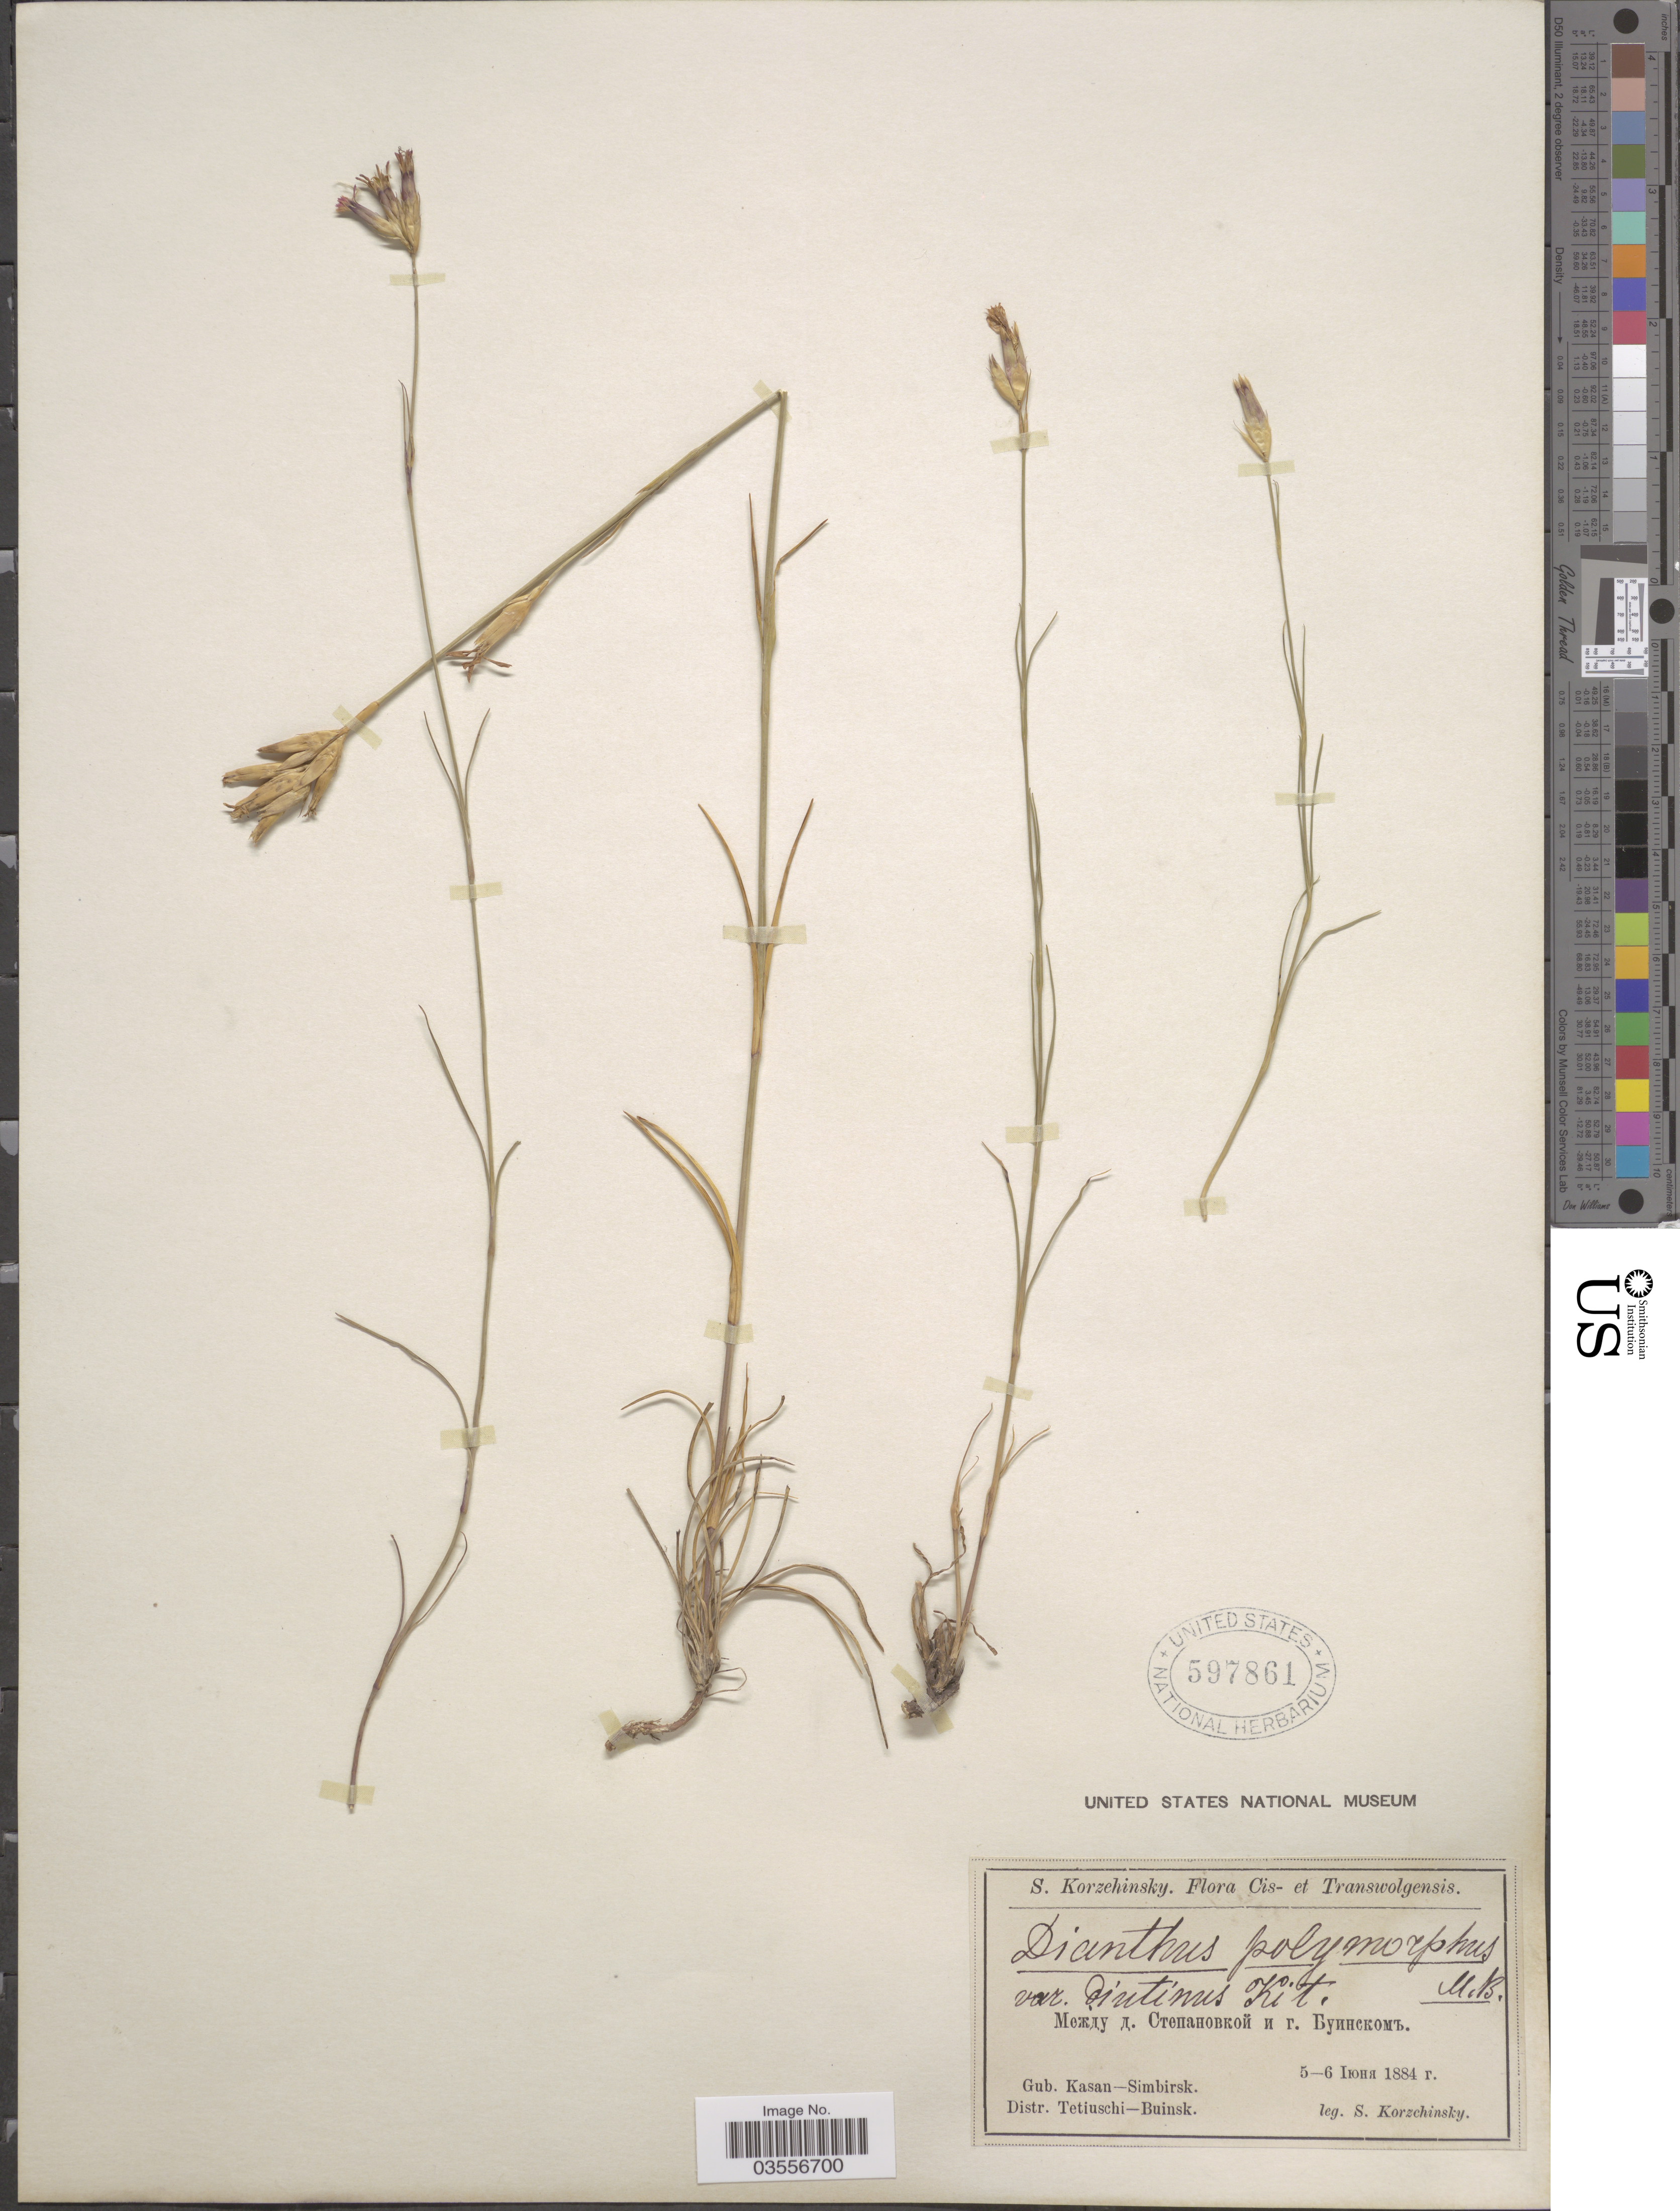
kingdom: Plantae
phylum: Tracheophyta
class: Magnoliopsida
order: Caryophyllales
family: Caryophyllaceae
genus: Dianthus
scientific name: Dianthus polymorphus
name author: M. Bieb.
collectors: S. Korzchinsky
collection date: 1884-04-05/1884-04-06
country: Russian Federation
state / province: Ulyanovsk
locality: Cis- et Transwolgensis. X. Gub. Kasan-Simbirsk. Distr. Tetiuschi-Buinsk.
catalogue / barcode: US 597861